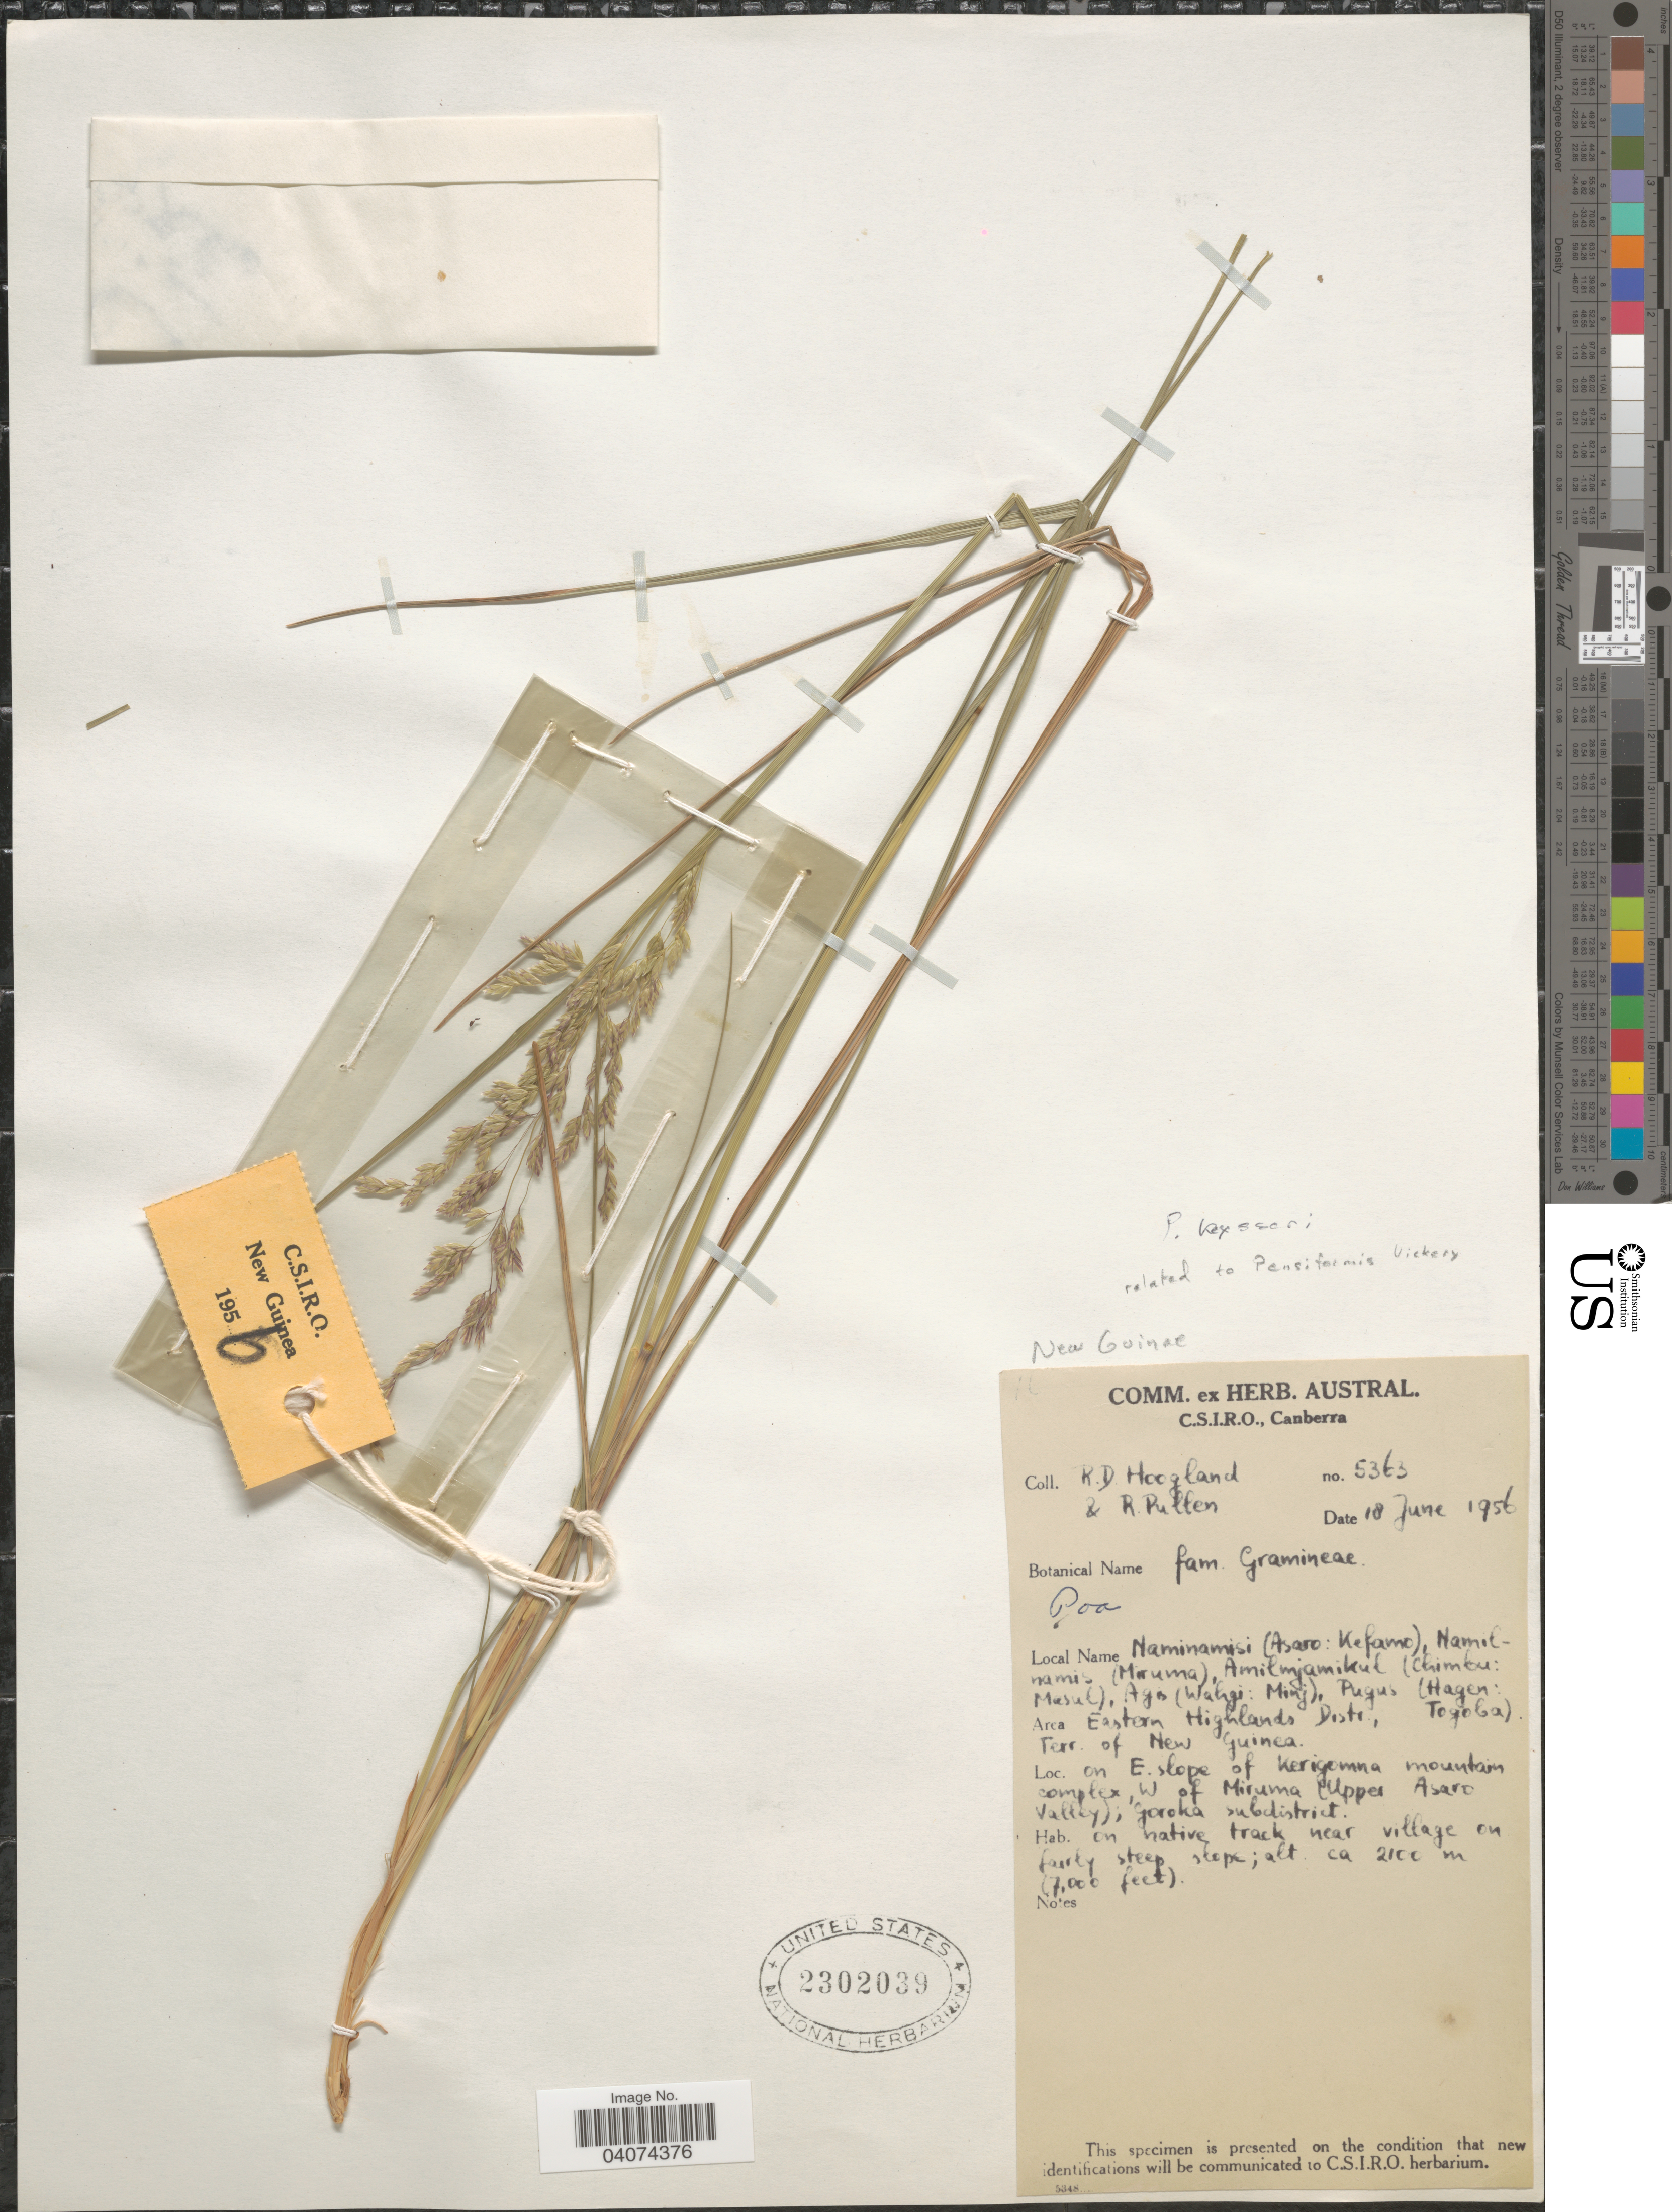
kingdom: Plantae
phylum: Tracheophyta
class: Liliopsida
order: Poales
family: Poaceae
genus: Poa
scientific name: Poa keysseri subsp. keysseri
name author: Pilg.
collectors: R. D. Hoogland & R. Pullen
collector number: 5363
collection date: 1956-06-18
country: Papua New Guinea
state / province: Chimbu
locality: New Guinea. Naminamisi (Asaro: Kefamo), Namolnami (Maruma), Amilmjamikul (Chimbu: Masal), Ag [interpreted] (Wahgi: Minj), Pugus (Hagen: Arca [interpreted]. Eastern Highlands Distr., Togoba). Terr. of New Guinea. On E. slope of Kerigomna mountain complex, W of Miruma (Upper Asaro Valley); Goroka Subdistrict. On native track near village on fourty steep slope. [interpreted]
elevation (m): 2100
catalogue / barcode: US 2302039